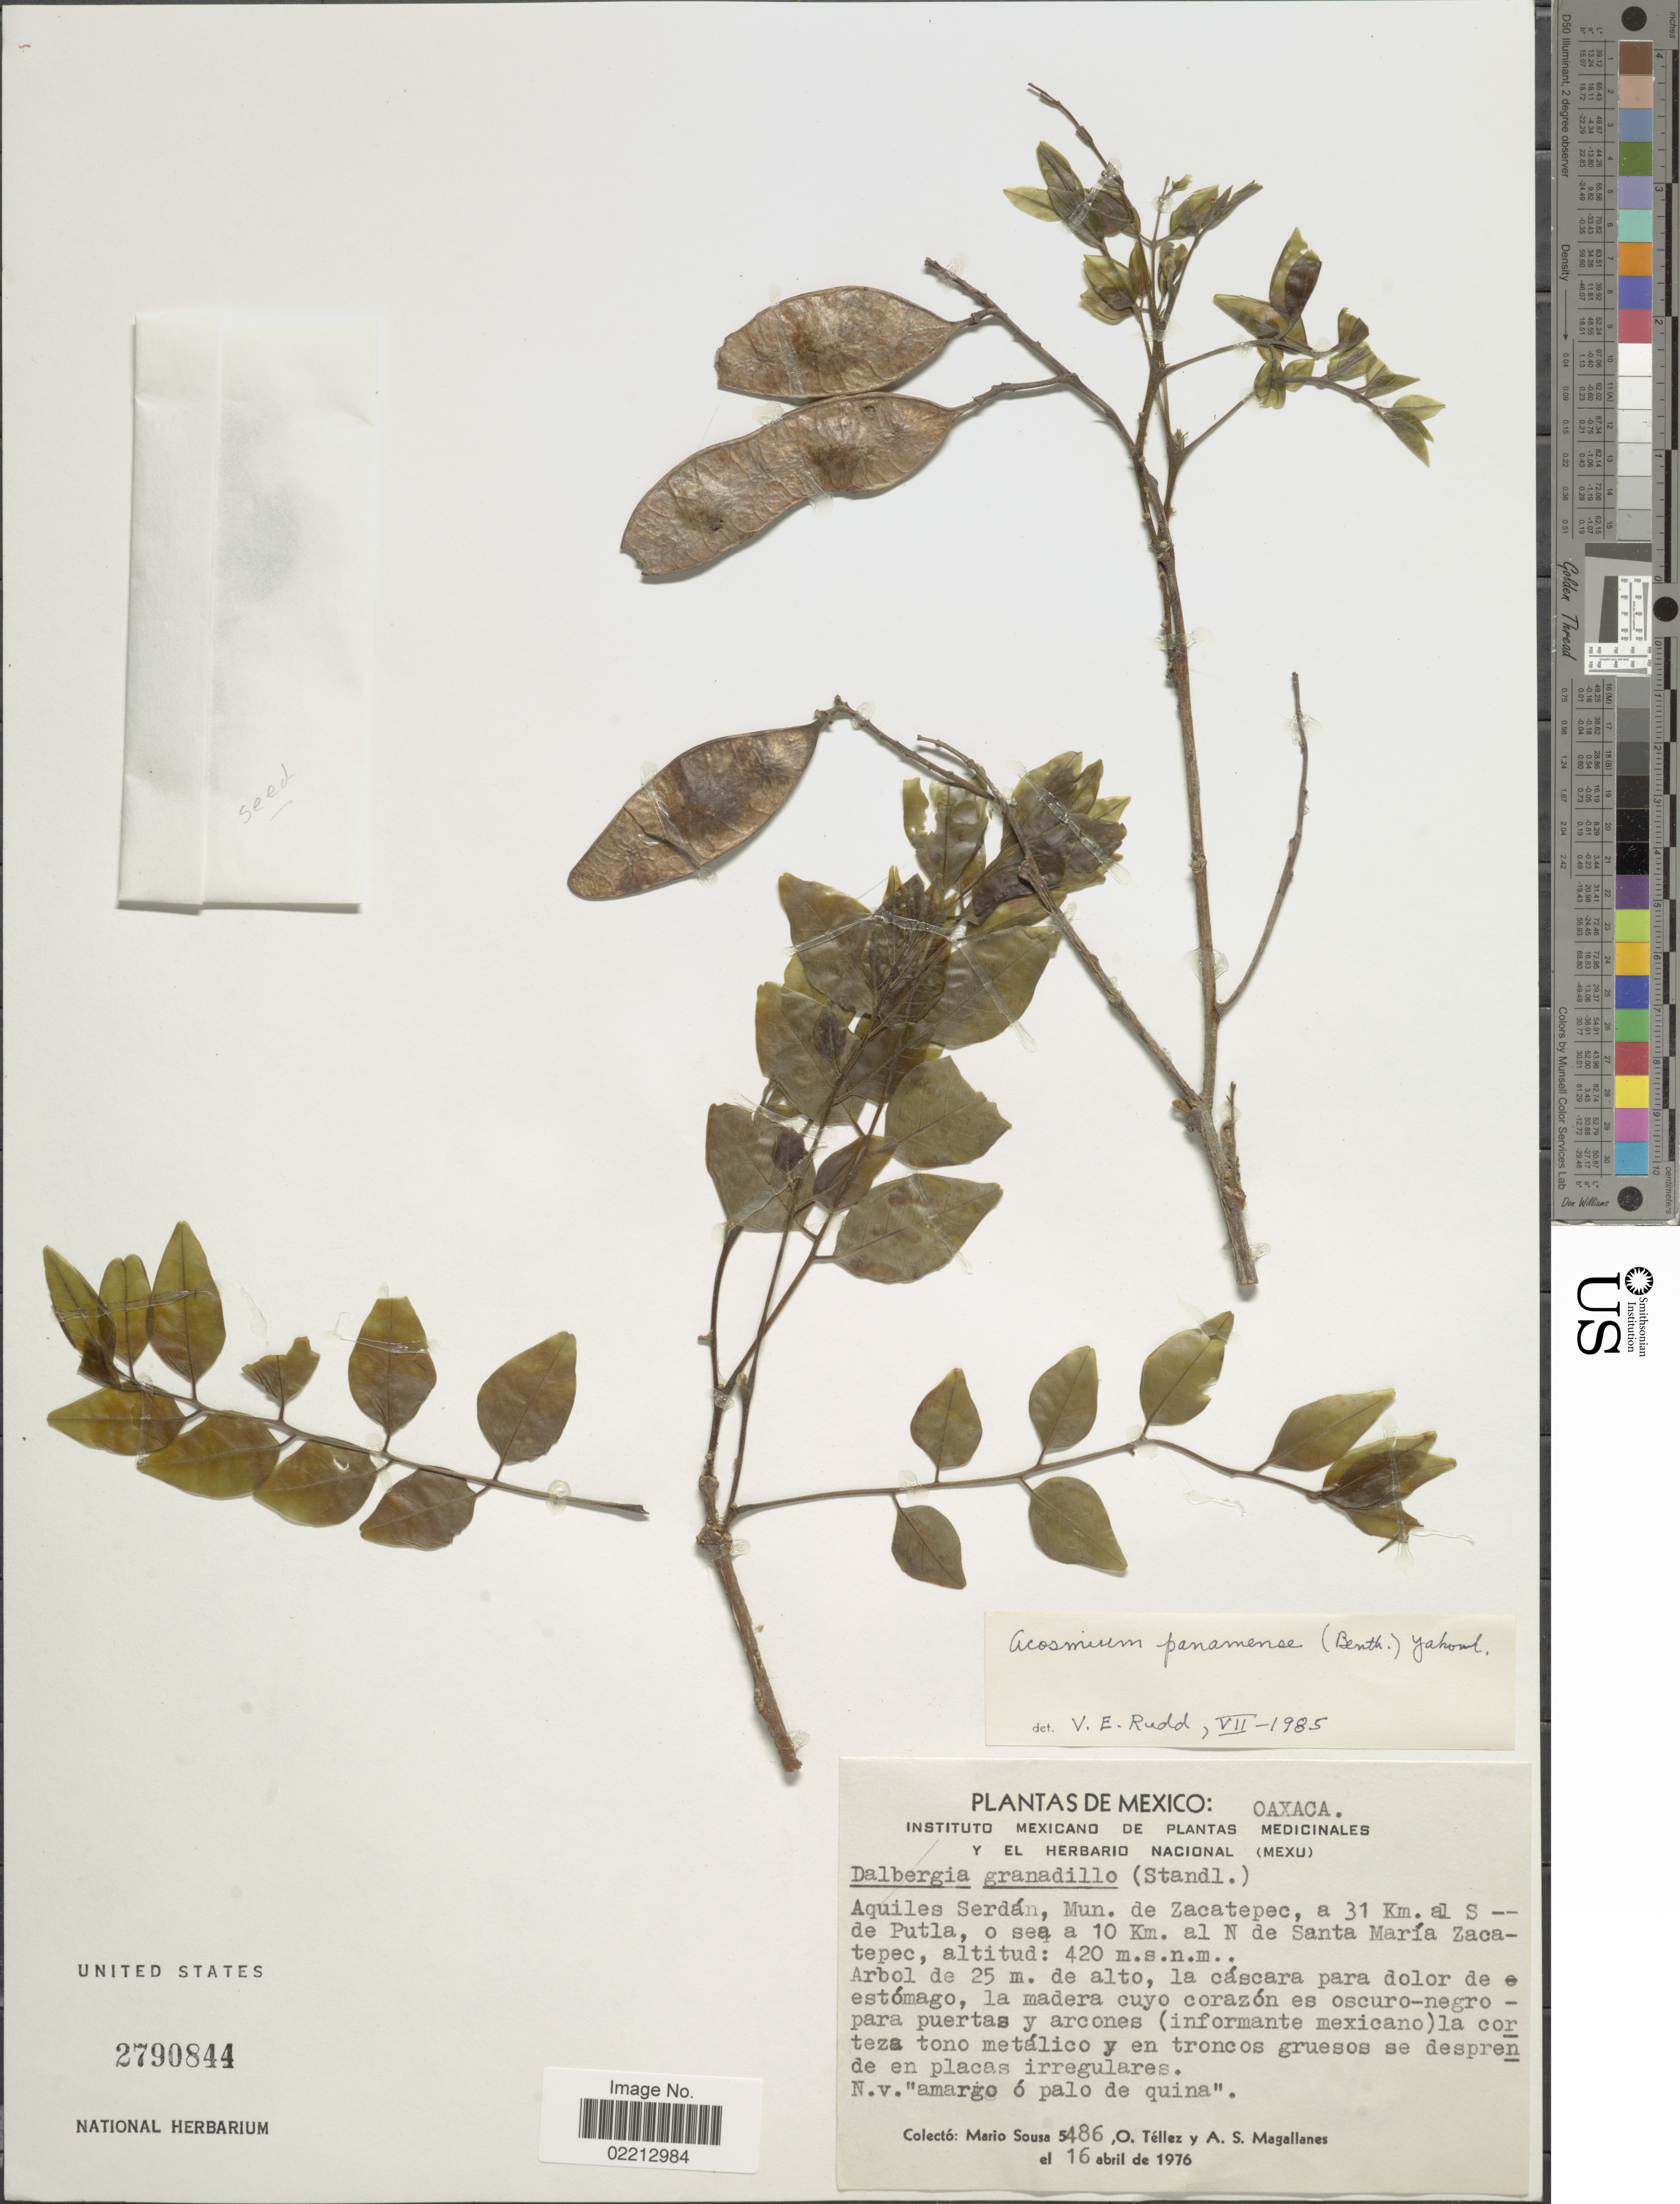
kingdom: Plantae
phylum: Tracheophyta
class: Magnoliopsida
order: Fabales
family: Fabaceae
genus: Acosmium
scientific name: Acosmium panamense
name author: (Benth.) Yakovlev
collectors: M. Sousa S., Téllez, O. & Schubert, B.G. & A. Magallanes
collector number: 5486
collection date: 1976-04-16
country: Mexico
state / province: Oaxaca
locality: Aquiles Serdan, Mun. de Zacatepec, a 31 km al S de Putla, o sea a 10 km al N de Santa Maria Zacatepec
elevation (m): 420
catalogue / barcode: US 27980844